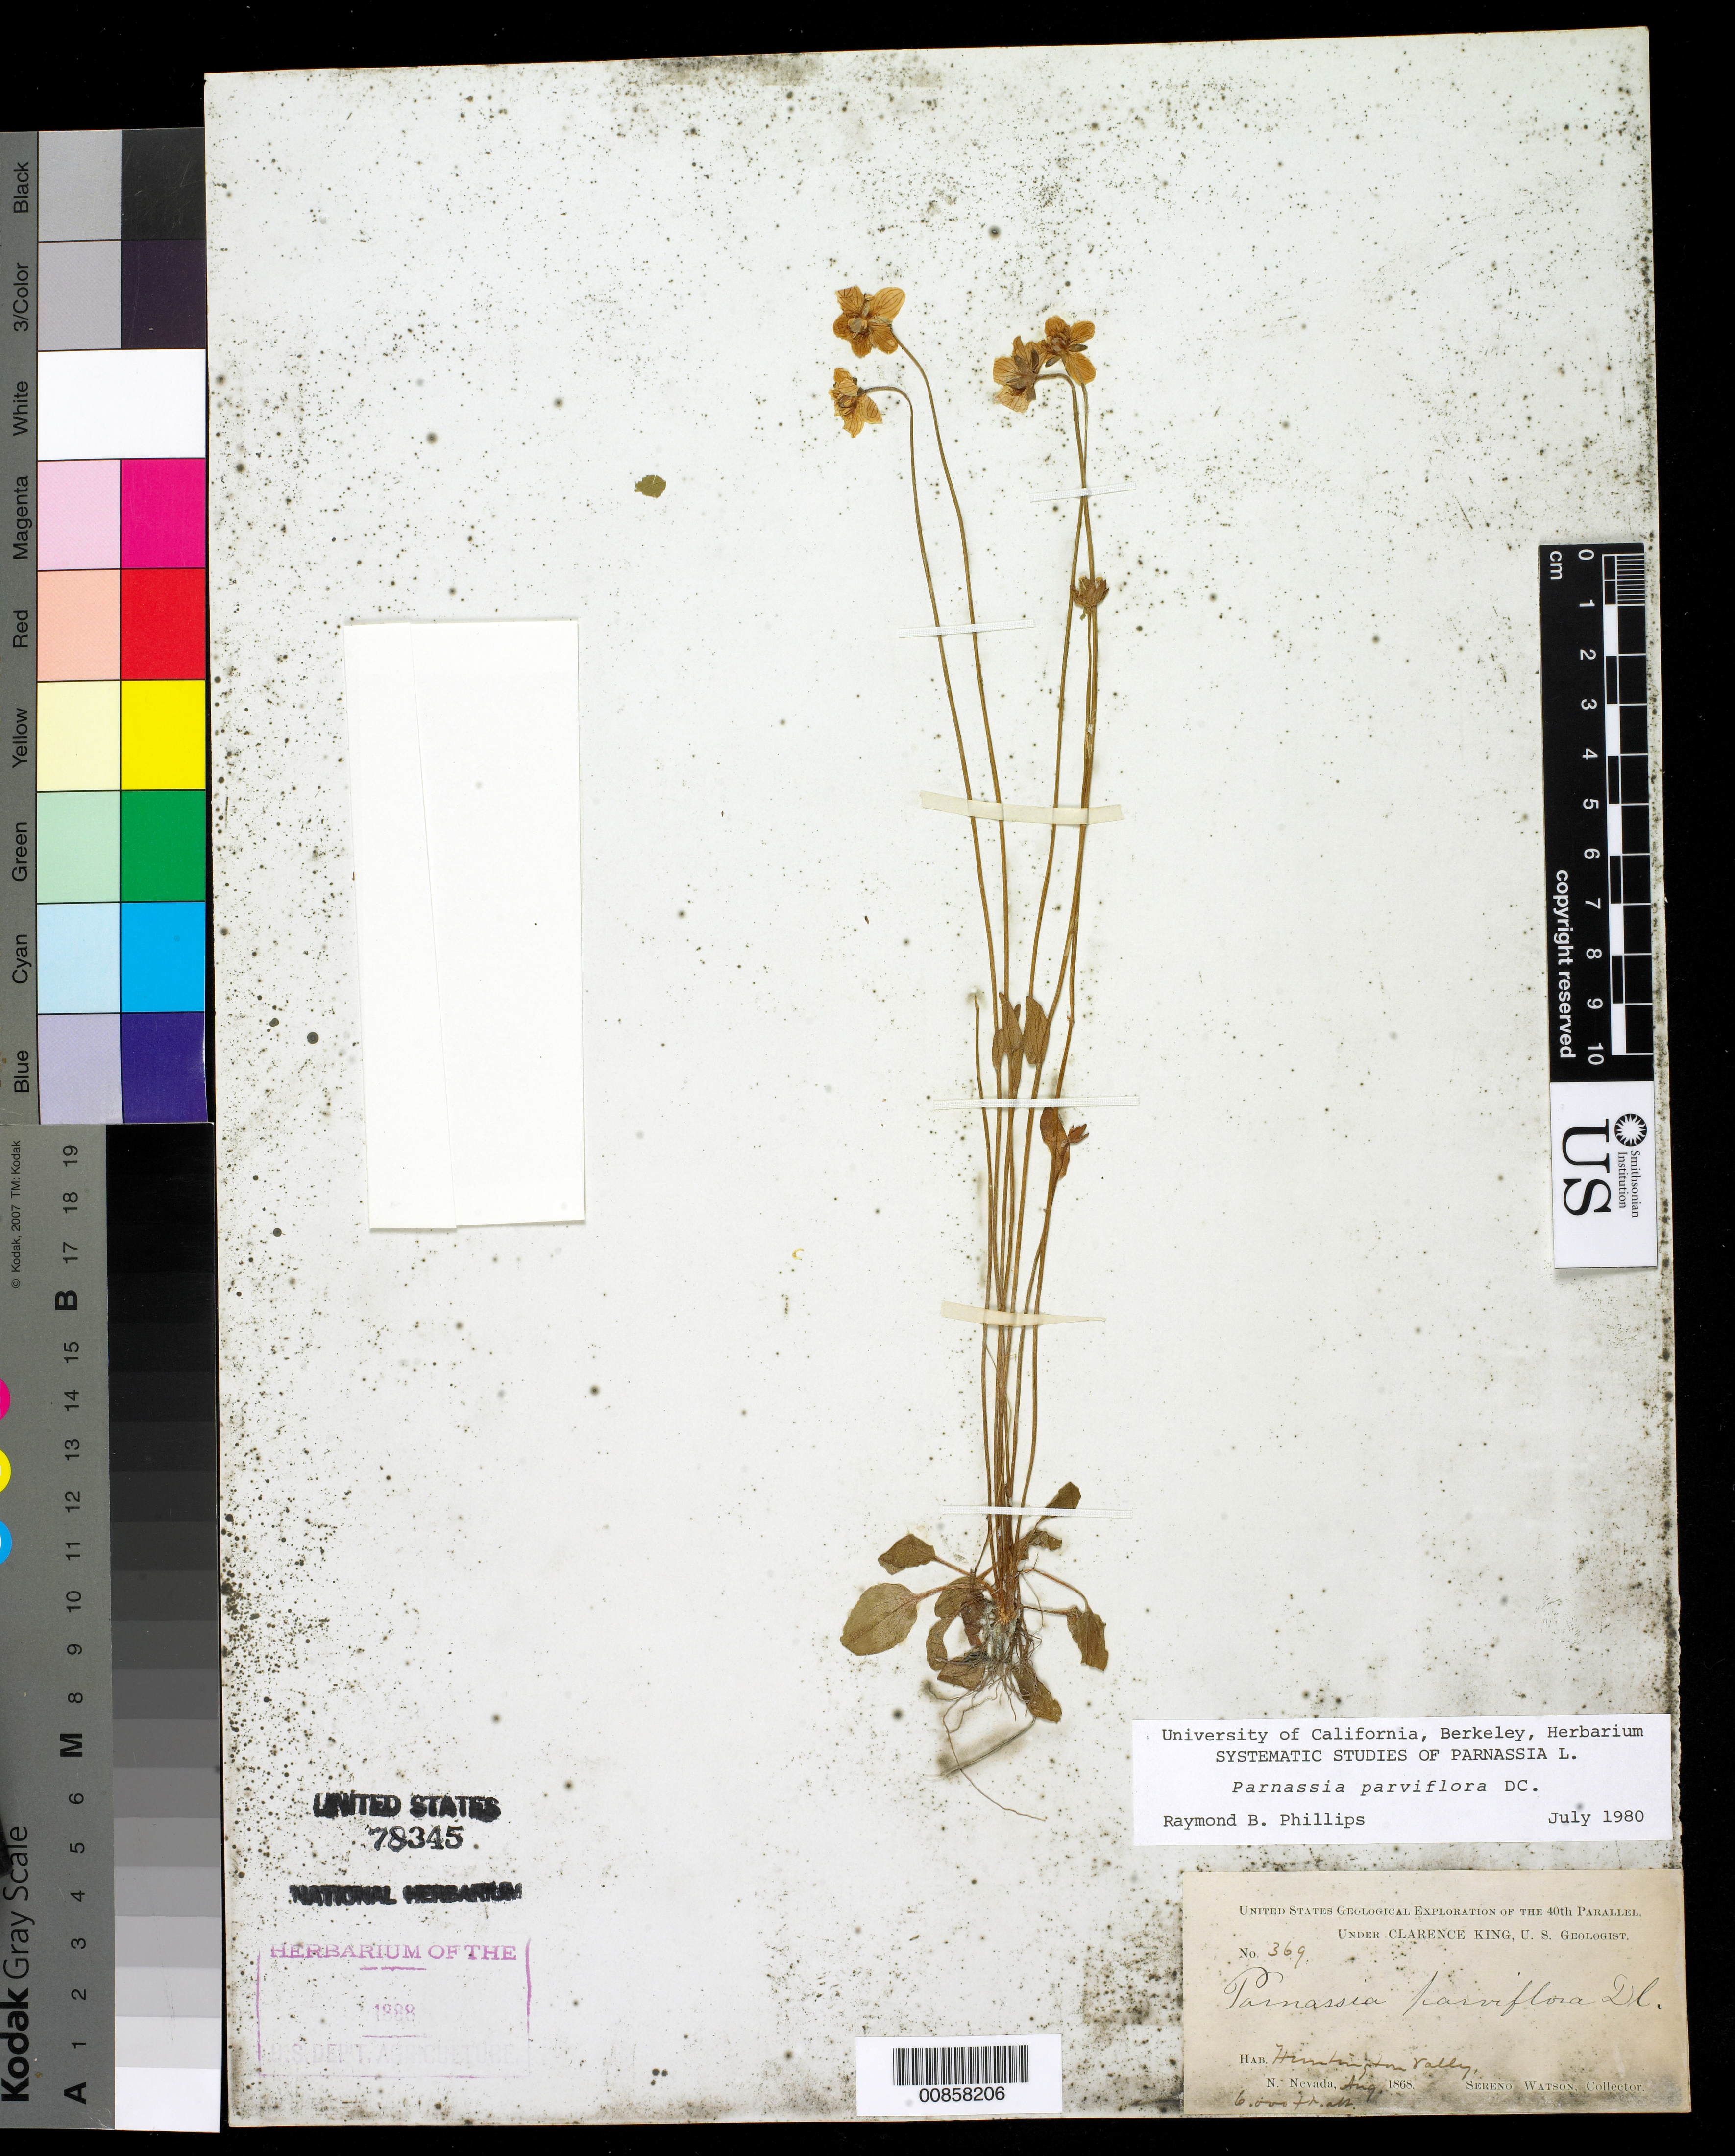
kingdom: Plantae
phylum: Tracheophyta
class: Magnoliopsida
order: Celastrales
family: Parnassiaceae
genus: Parnassia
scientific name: Parnassia parviflora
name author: DC.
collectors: S. Watson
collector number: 369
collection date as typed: Aug 1868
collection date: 1868-08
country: United States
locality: Huntington Valley, N. Nevada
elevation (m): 1829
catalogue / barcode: US 78345